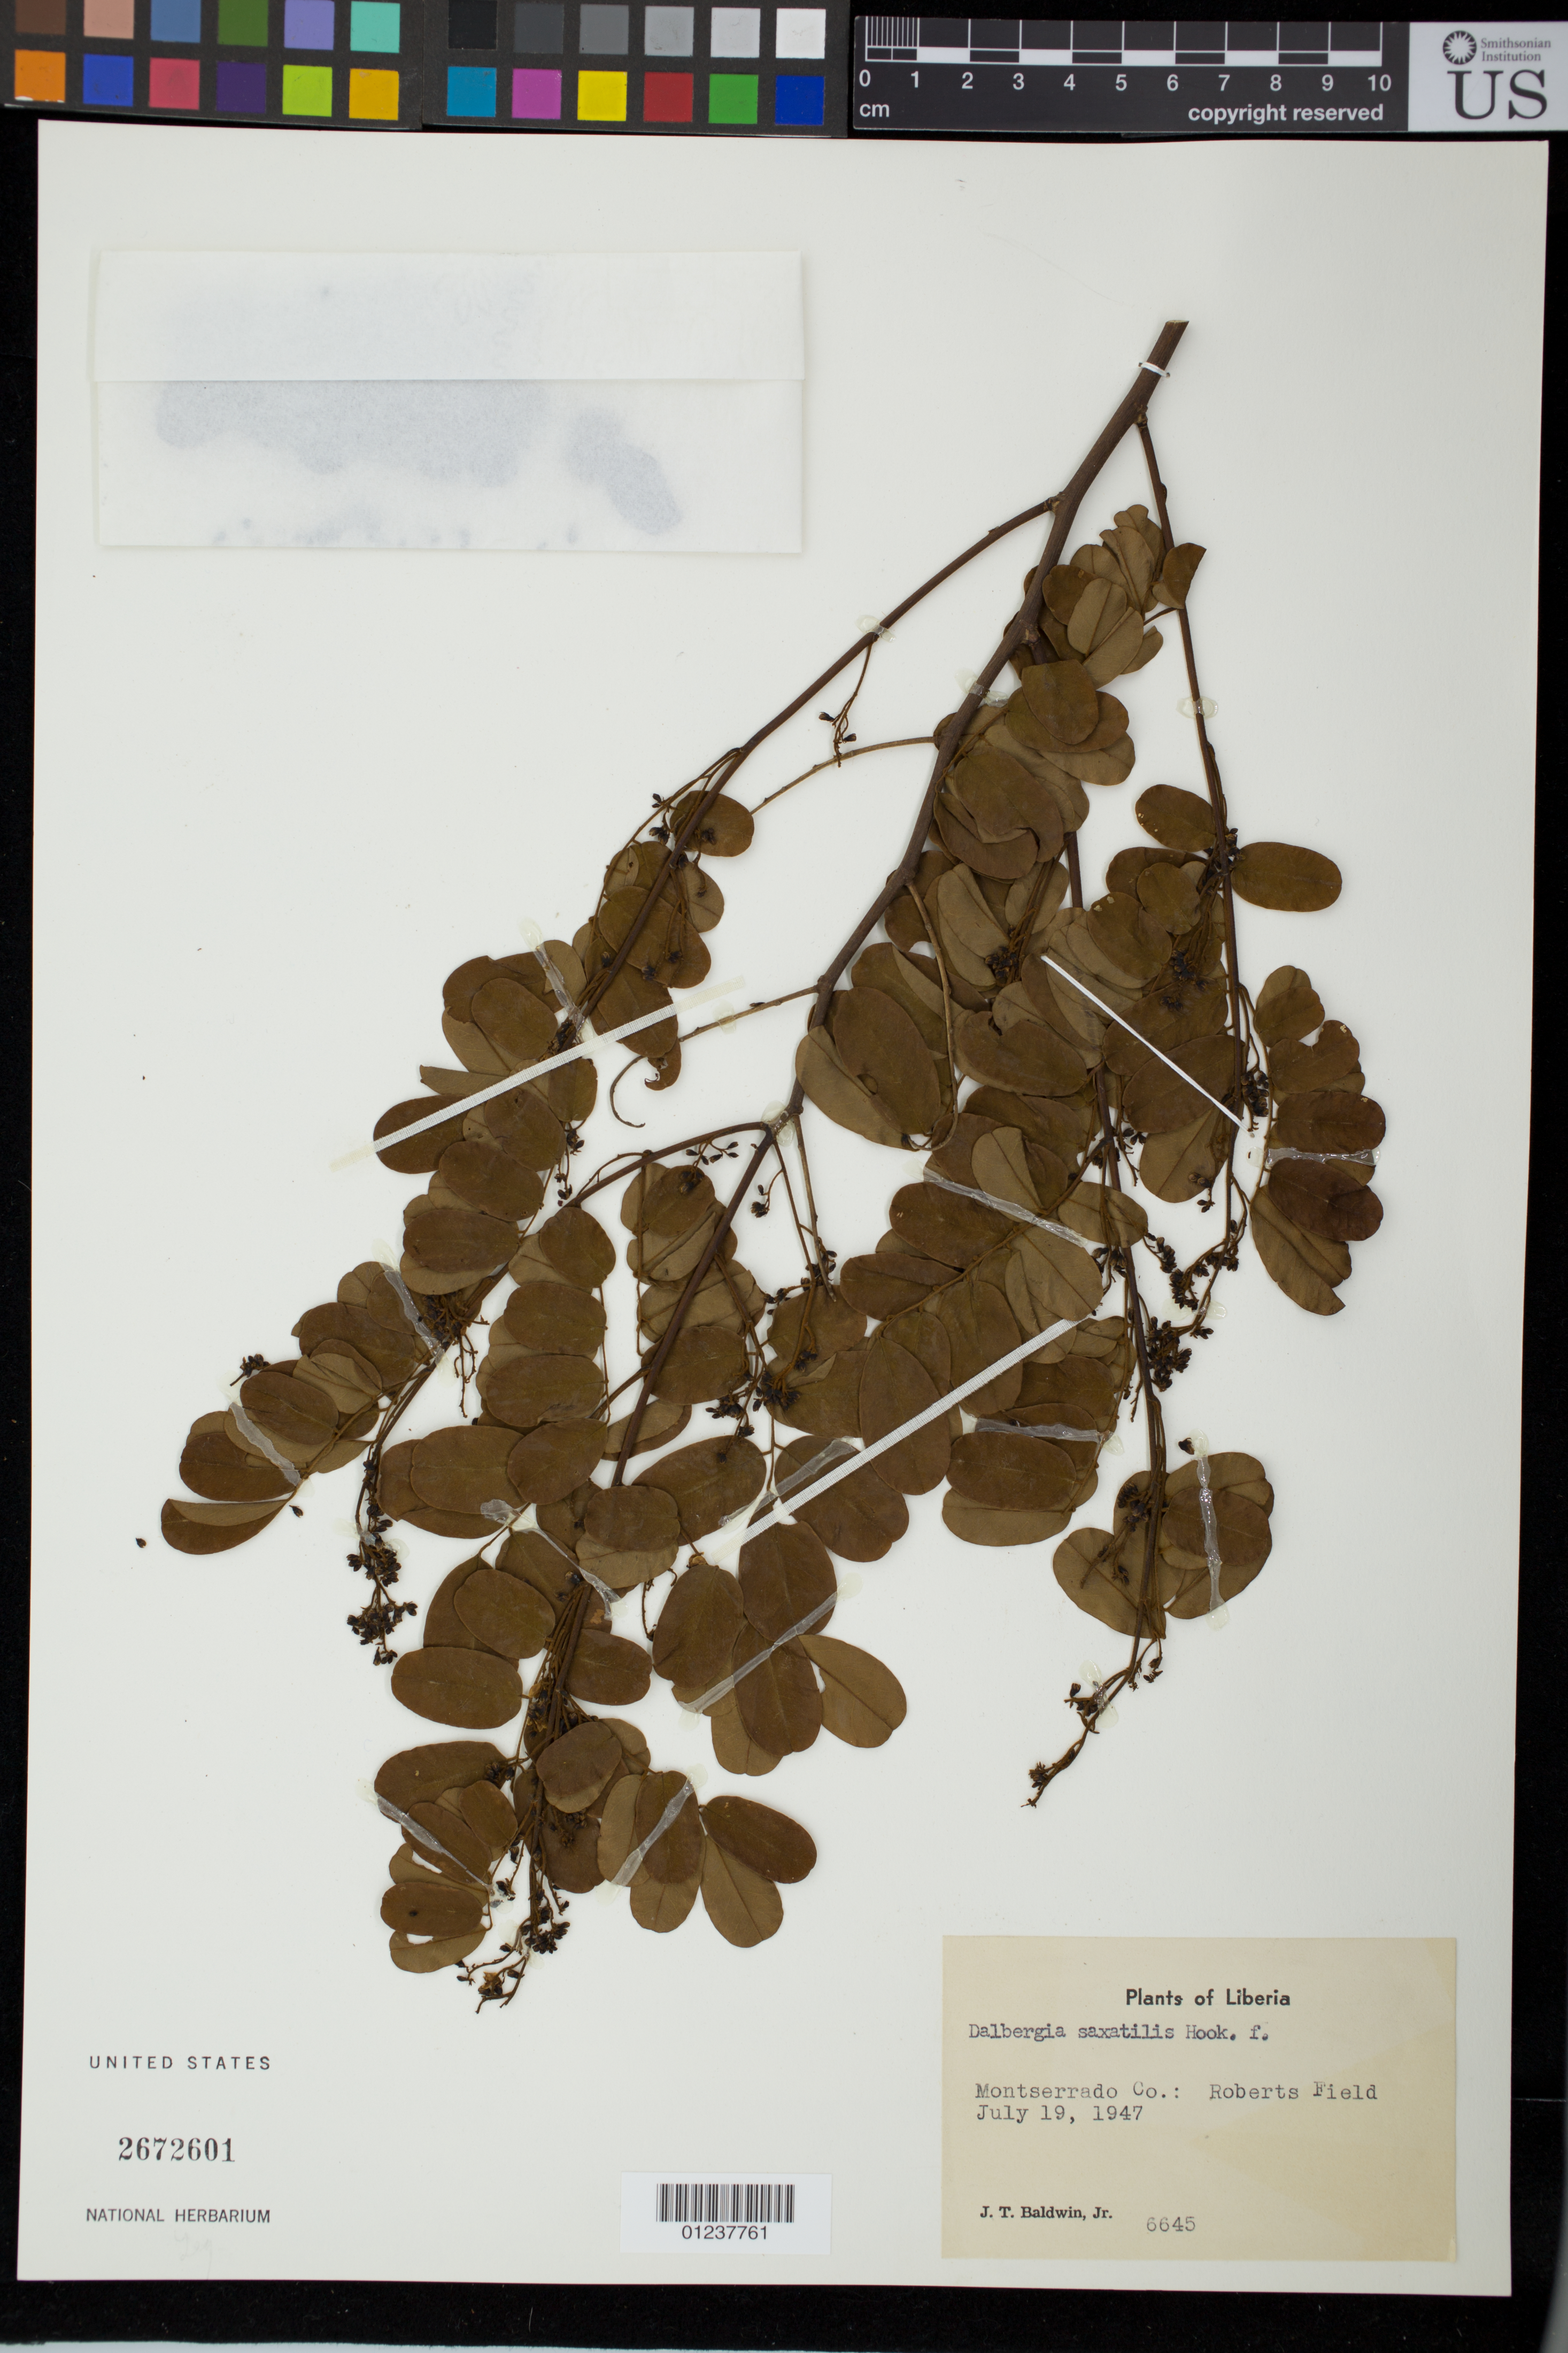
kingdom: Plantae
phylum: Tracheophyta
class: Magnoliopsida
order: Fabales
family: Fabaceae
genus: Dalbergia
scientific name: Dalbergia saxatilis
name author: Hook. f.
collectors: J. T. Baldwin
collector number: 6645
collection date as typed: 19 Jul 1947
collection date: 1947-07-19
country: Liberia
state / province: Montserrado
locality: Roberts Field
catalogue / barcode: US 2672601